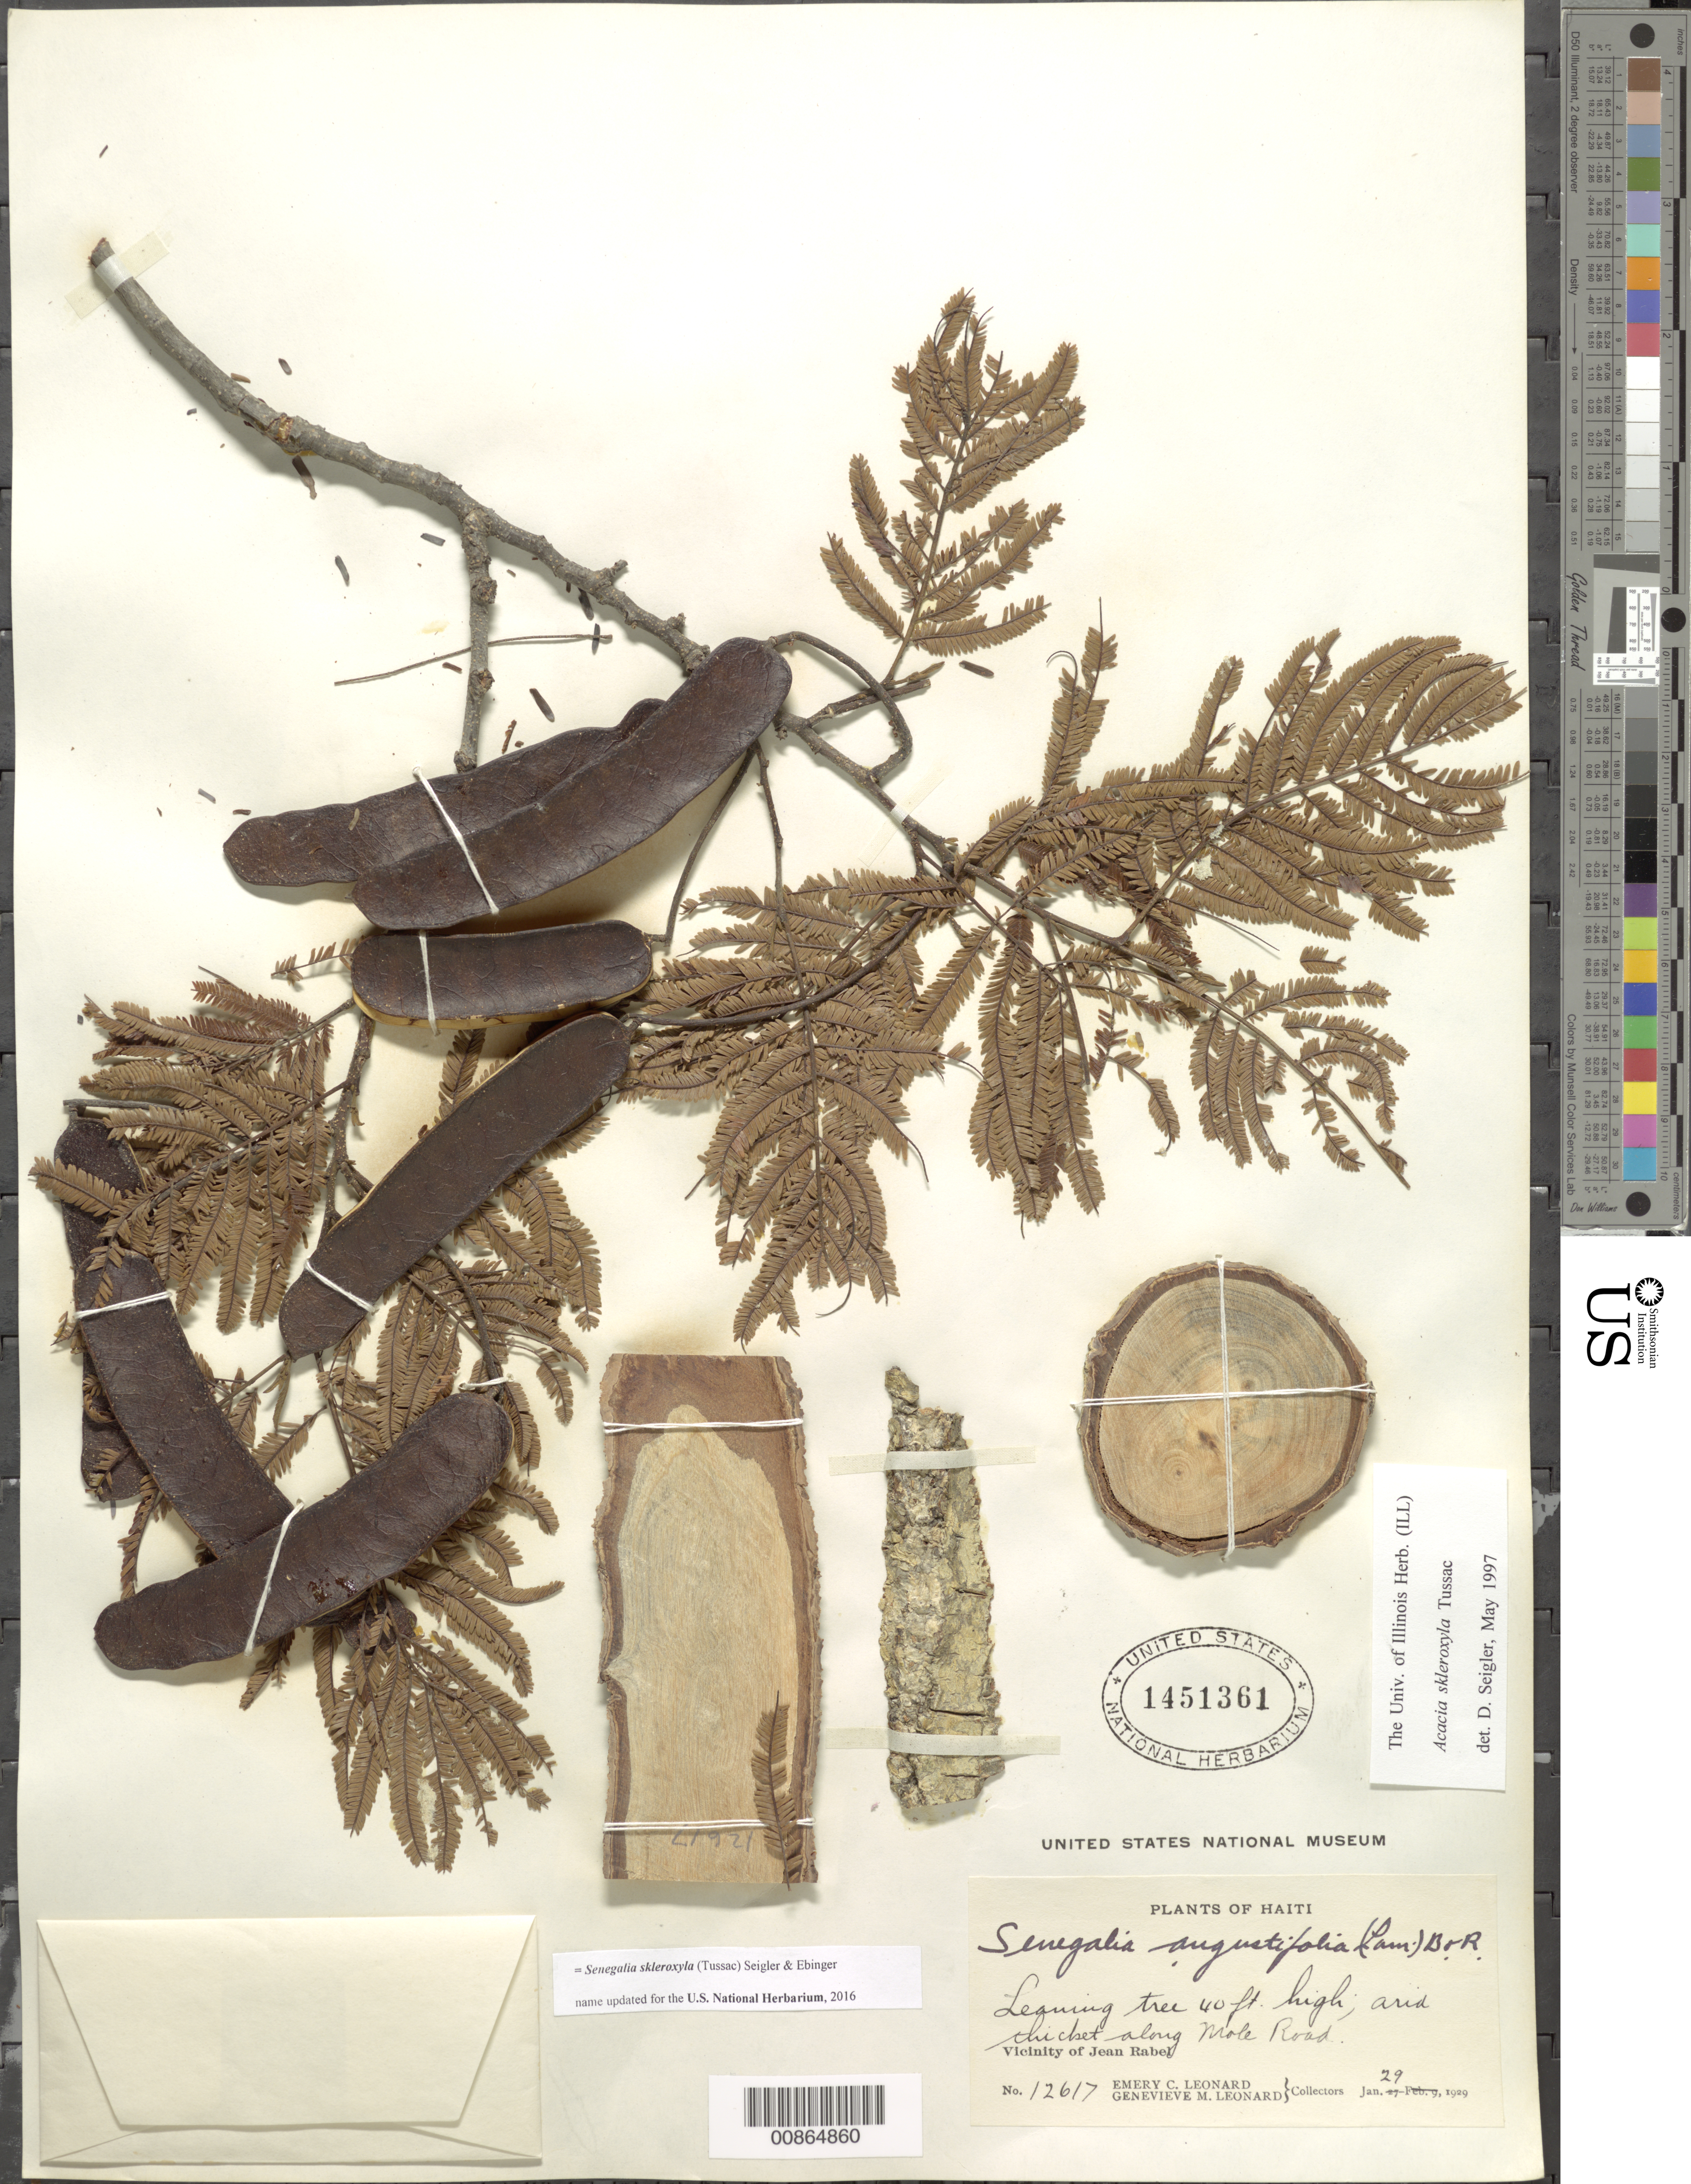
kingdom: Plantae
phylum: Tracheophyta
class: Magnoliopsida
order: Fabales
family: Fabaceae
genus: Parasenegalia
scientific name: Parasenegalia skleroxyla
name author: (Tussac) Seigler & Ebinger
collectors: E. C. Leonard & G. M. Leonard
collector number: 12617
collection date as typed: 29 Jan 1929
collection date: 1929-01-29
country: Haiti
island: Hispaniola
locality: Vicinity of Jean Rabel. Along Mole Road.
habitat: Arid thicket.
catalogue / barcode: US 1451361